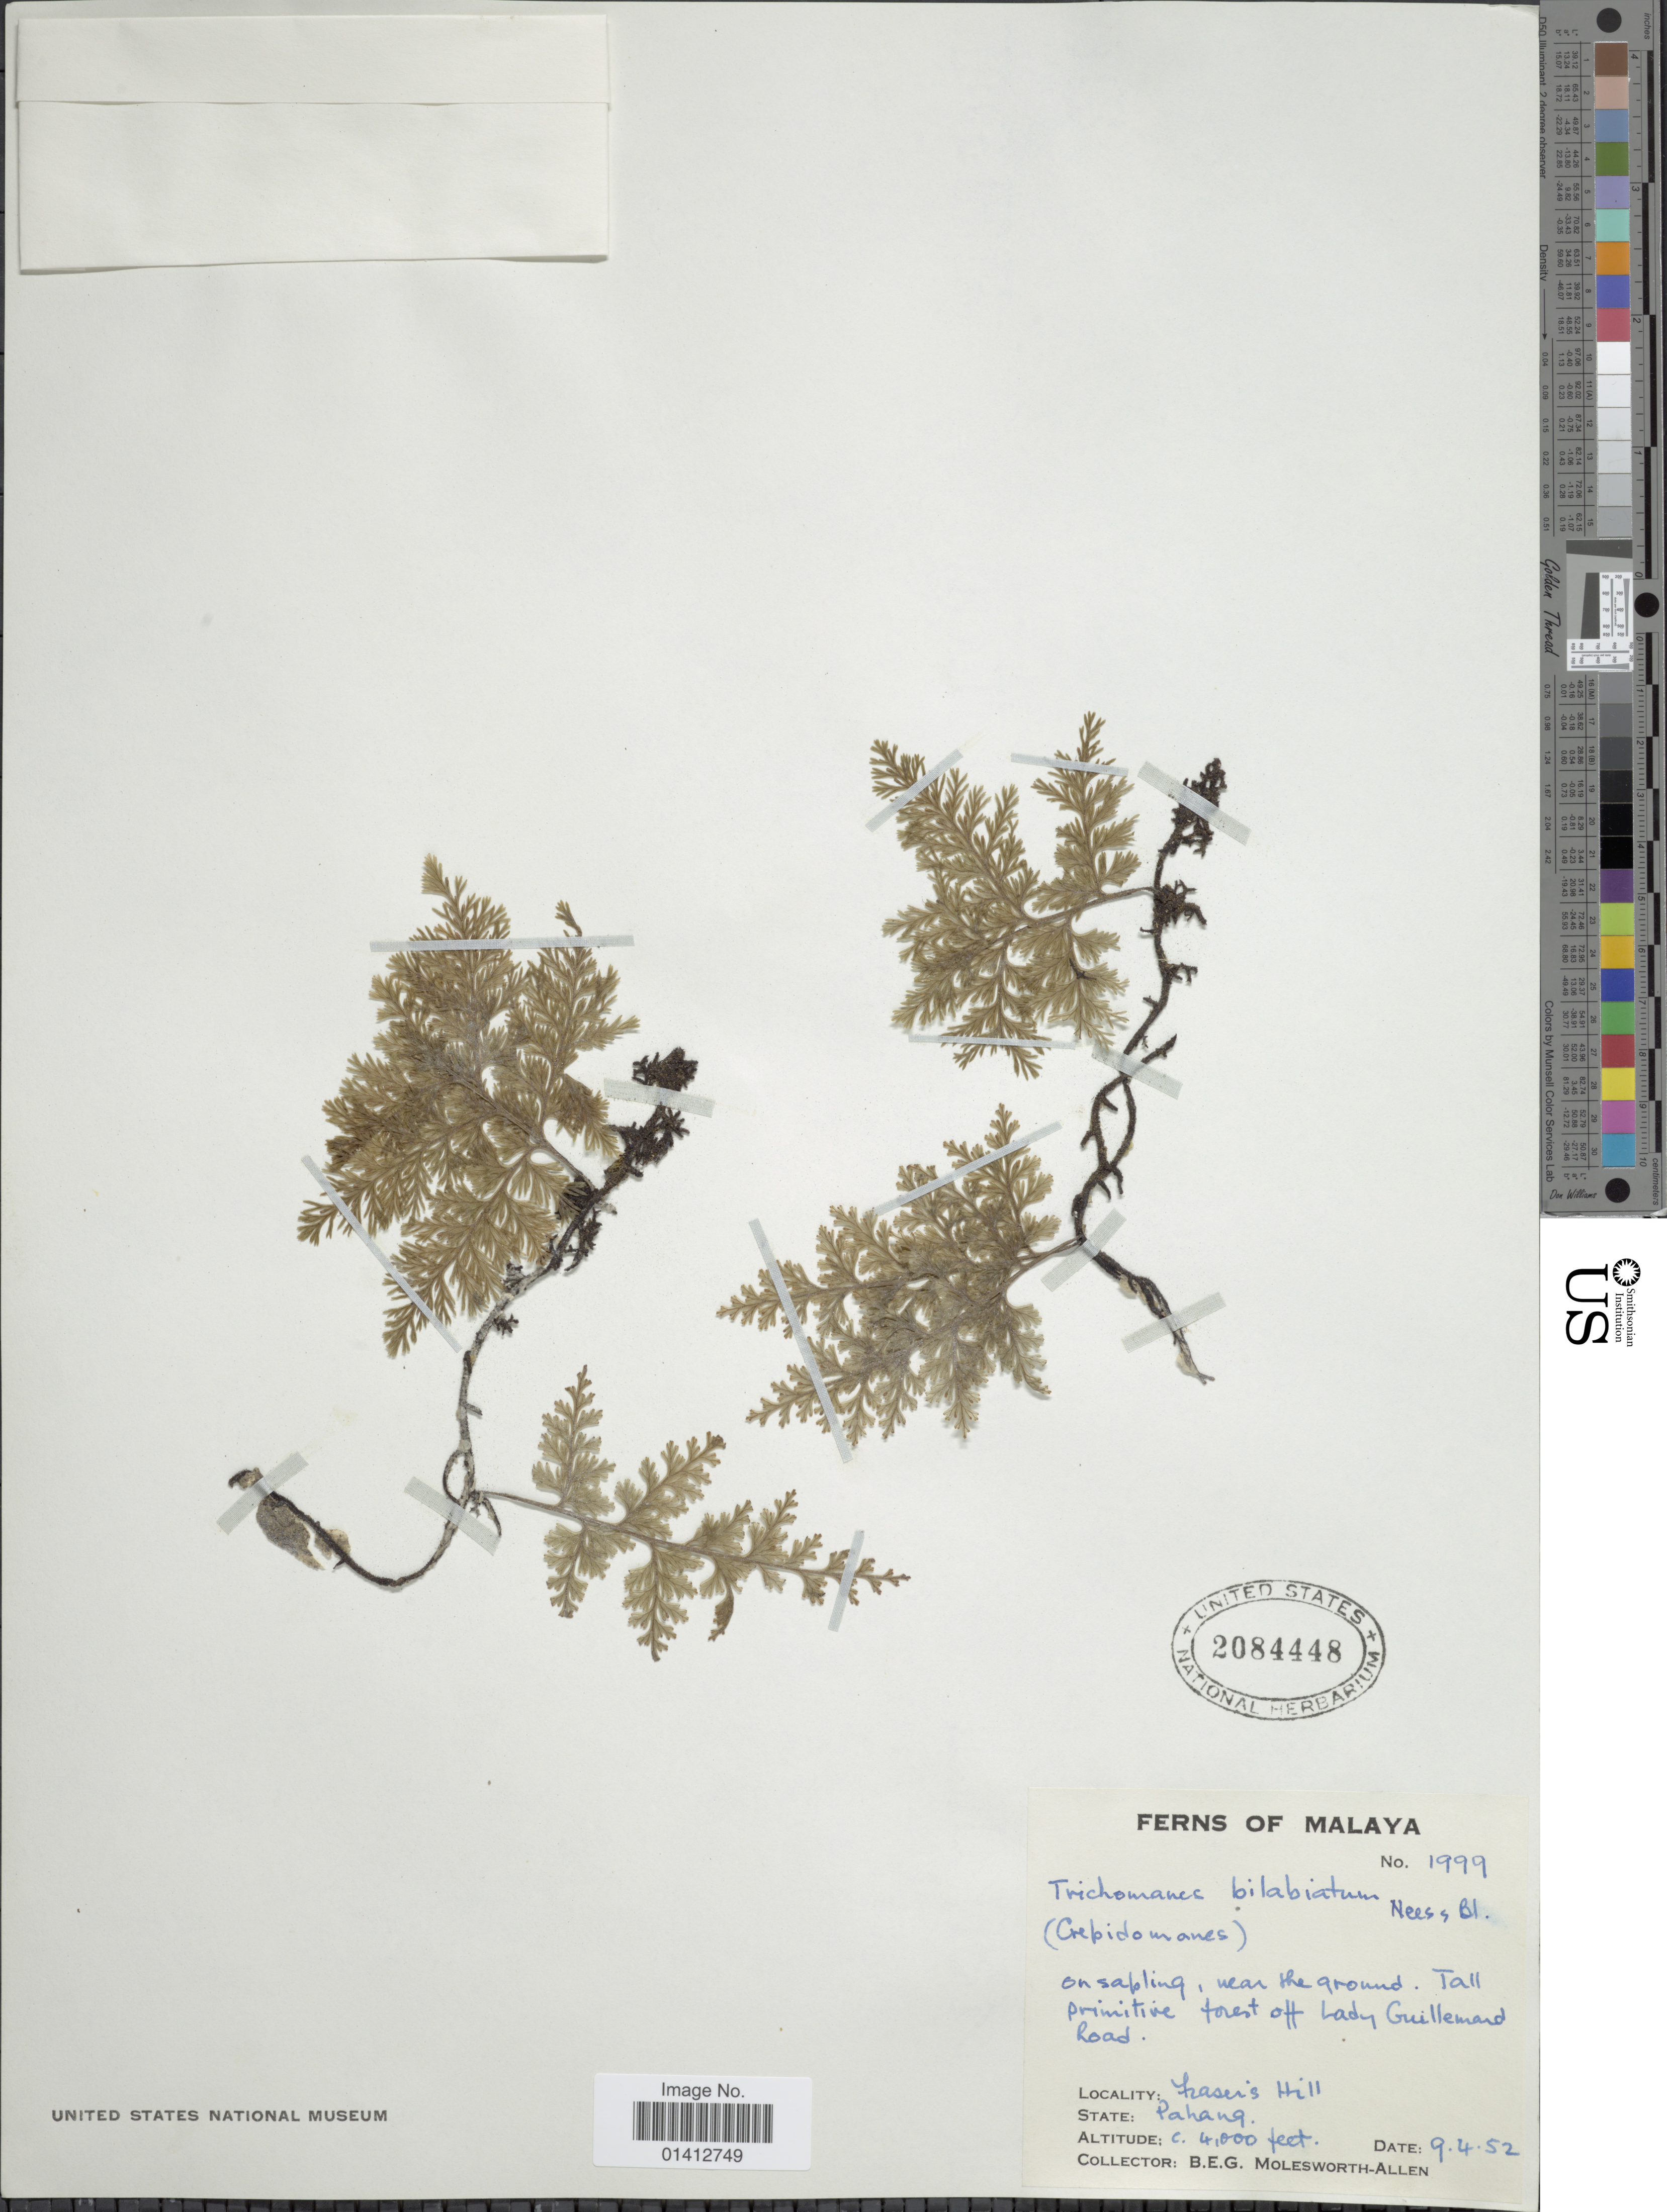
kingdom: Plantae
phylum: Tracheophyta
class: Polypodiopsida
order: Hymenophyllales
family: Hymenophyllaceae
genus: Crepidomanes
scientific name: Crepidomanes bilabiatum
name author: (Nees ex Blume) Copel.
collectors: B. E. G. Molesworth-Allen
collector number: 1999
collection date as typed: Transcribed d/m/y: 9/4/52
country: Malaysia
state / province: Pahang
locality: Malaya, Tall primitive forest off Lady Guillemard Road, Fraser's Hill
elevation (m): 1219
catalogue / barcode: US 2084448